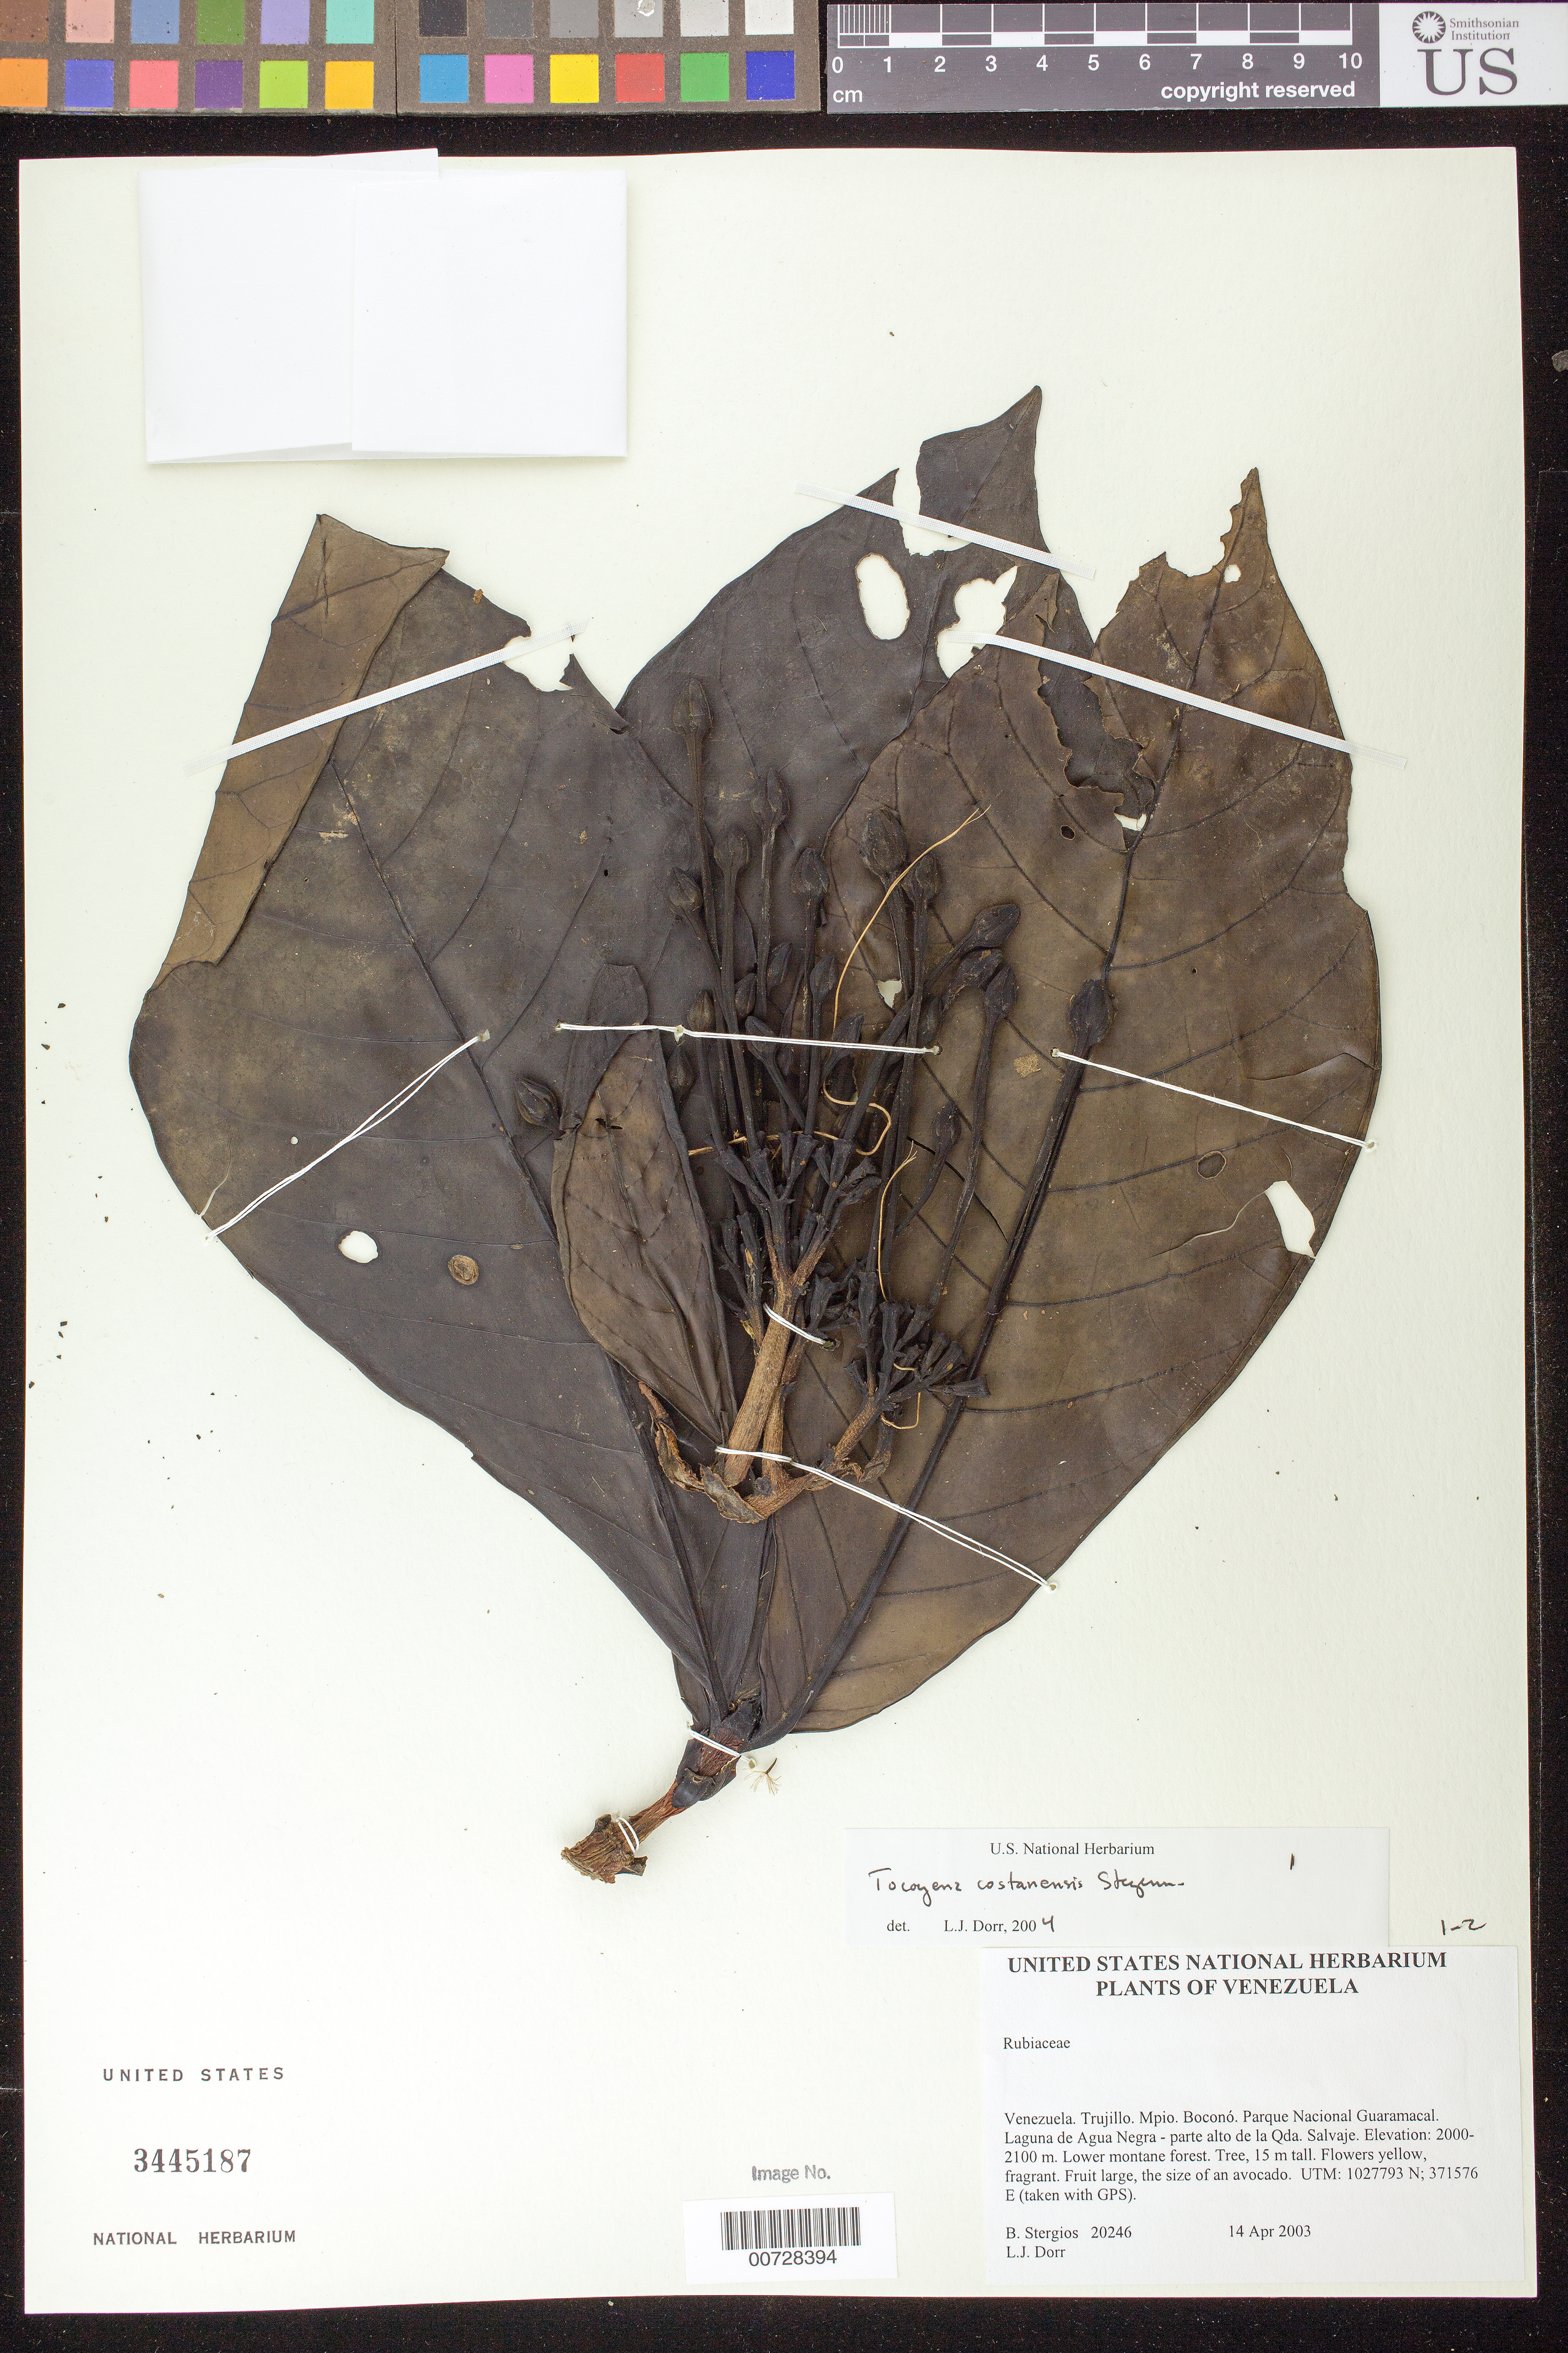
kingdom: Plantae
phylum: Tracheophyta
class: Magnoliopsida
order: Gentianales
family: Rubiaceae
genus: Tocoyena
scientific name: Tocoyena costanensis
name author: Steyerm.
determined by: Dorr, L. J., (BOT), Smithsonian Institution - National Museum of Natural History (UNITED STATES)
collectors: B. G. Stergios & L. J. Dorr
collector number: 20246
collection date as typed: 14 Apr 2003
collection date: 2003-04-14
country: Venezuela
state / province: Trujillo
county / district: Boconó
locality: Parque Nacional Guaramacal. Laguna de Agua Negra - parte alto de la Qda. Salvaje.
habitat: Lower montane forest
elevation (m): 2000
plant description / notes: K, MO, PORT, US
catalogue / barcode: US 3445187